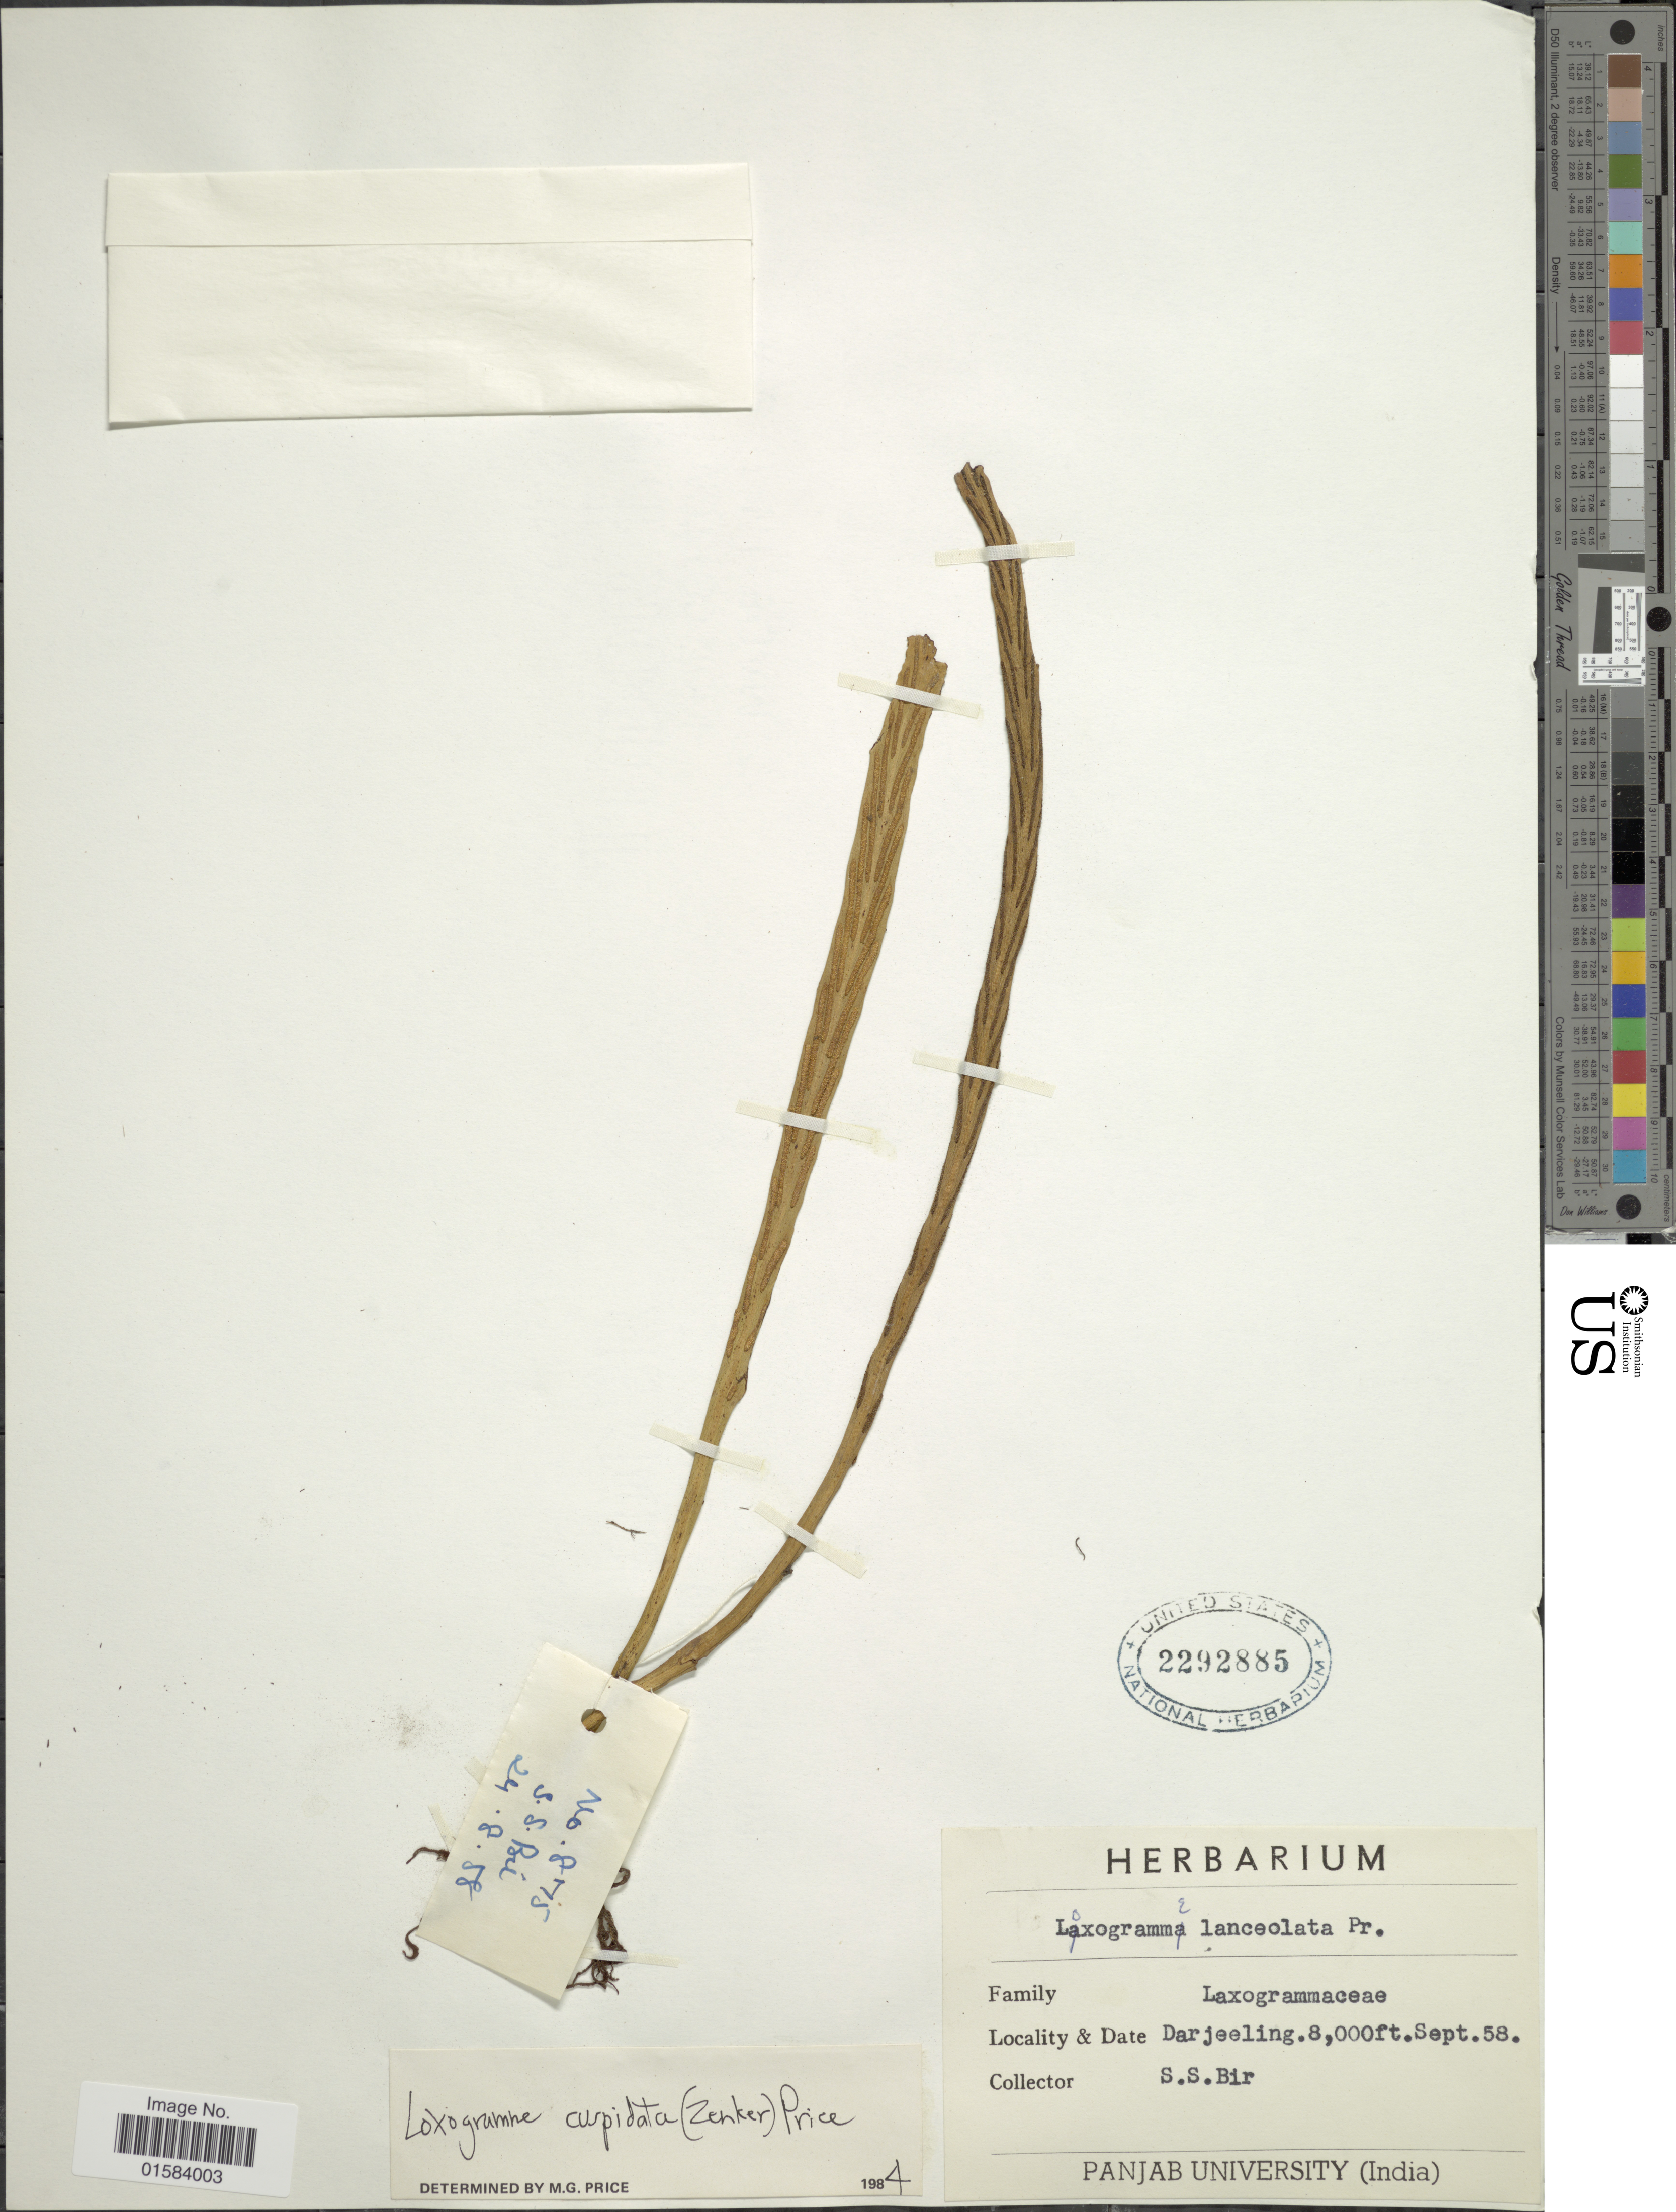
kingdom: Plantae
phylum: Tracheophyta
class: Polypodiopsida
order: Polypodiales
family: Polypodiaceae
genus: Loxogramme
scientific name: Loxogramme cuspidata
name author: (Zenker) M.G. Price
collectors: S. S. Bir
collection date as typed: Transcribed d/m/y: /9/58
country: India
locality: Darjeeling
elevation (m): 2438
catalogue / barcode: US 2292885